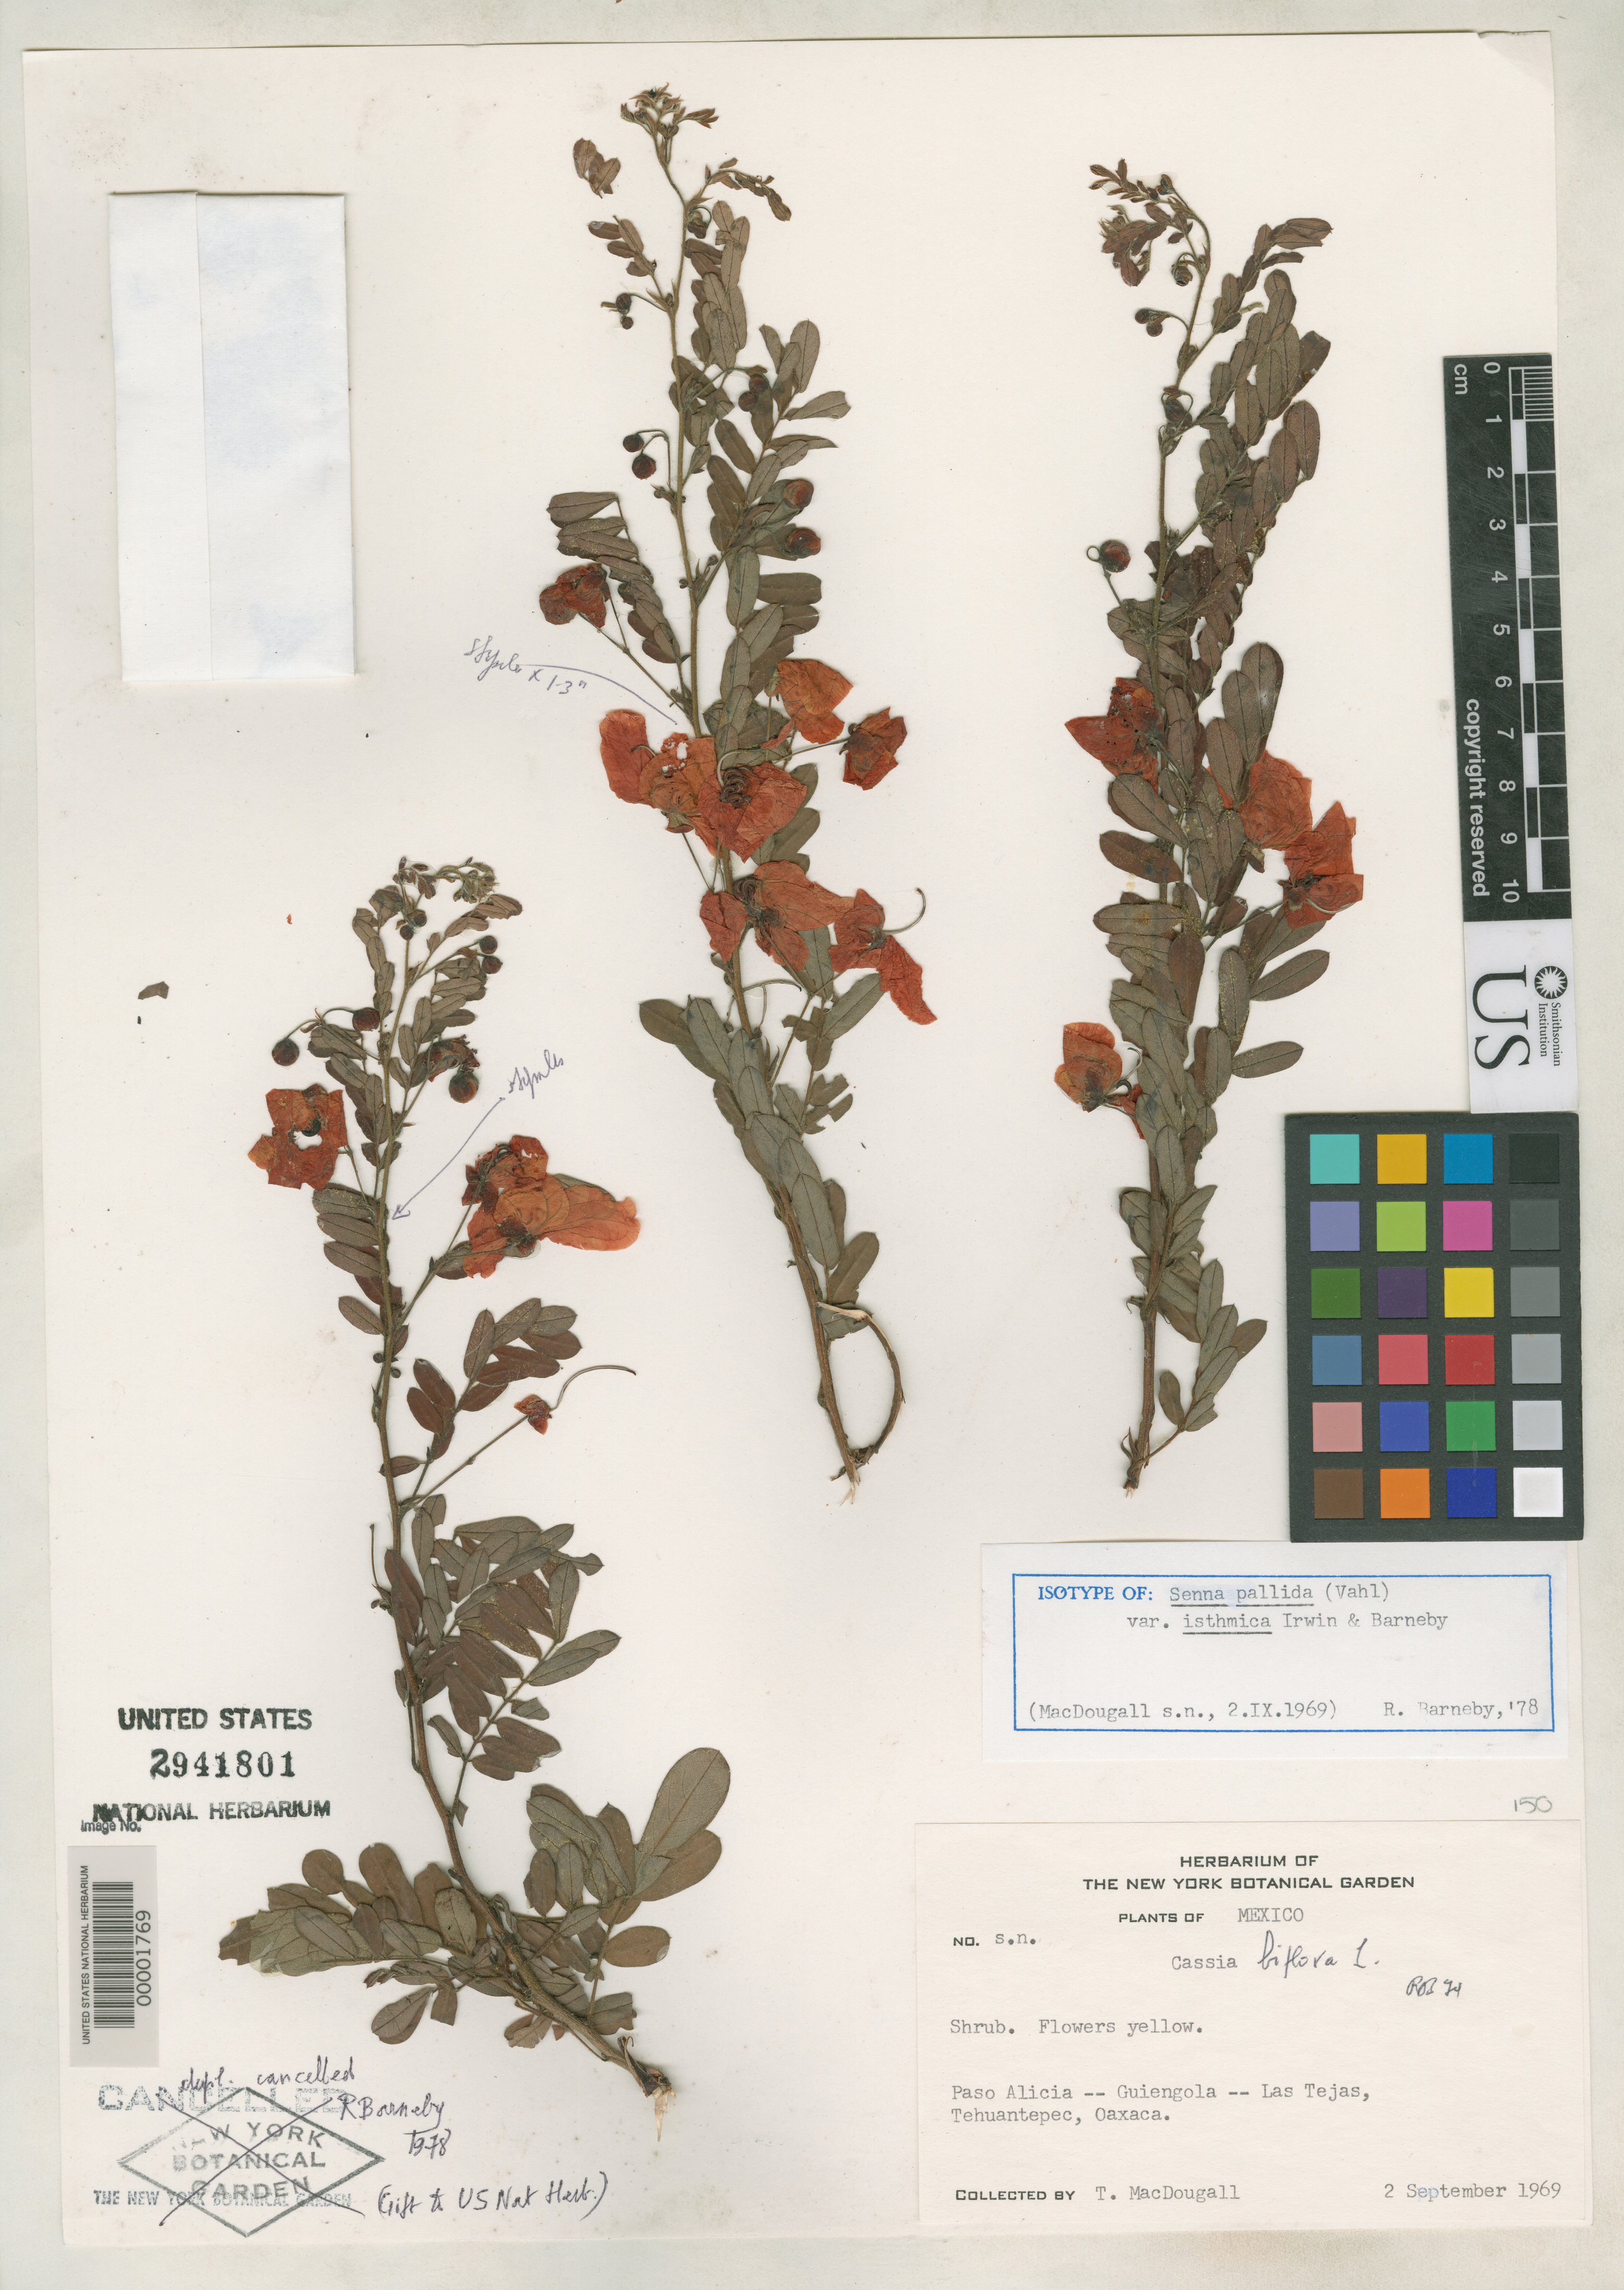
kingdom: Plantae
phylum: Tracheophyta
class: Magnoliopsida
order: Fabales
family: Fabaceae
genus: Senna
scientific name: Senna pallida var. isthmica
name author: H.S. Irwin & Barneby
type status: Isotype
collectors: T. Macdougall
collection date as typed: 02 Sep 1969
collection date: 1969-09-02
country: Mexico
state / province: Oaxaca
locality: Tehuantepec, Paso Alicia, Guiengola, Las Tejas.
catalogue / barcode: US 2941801